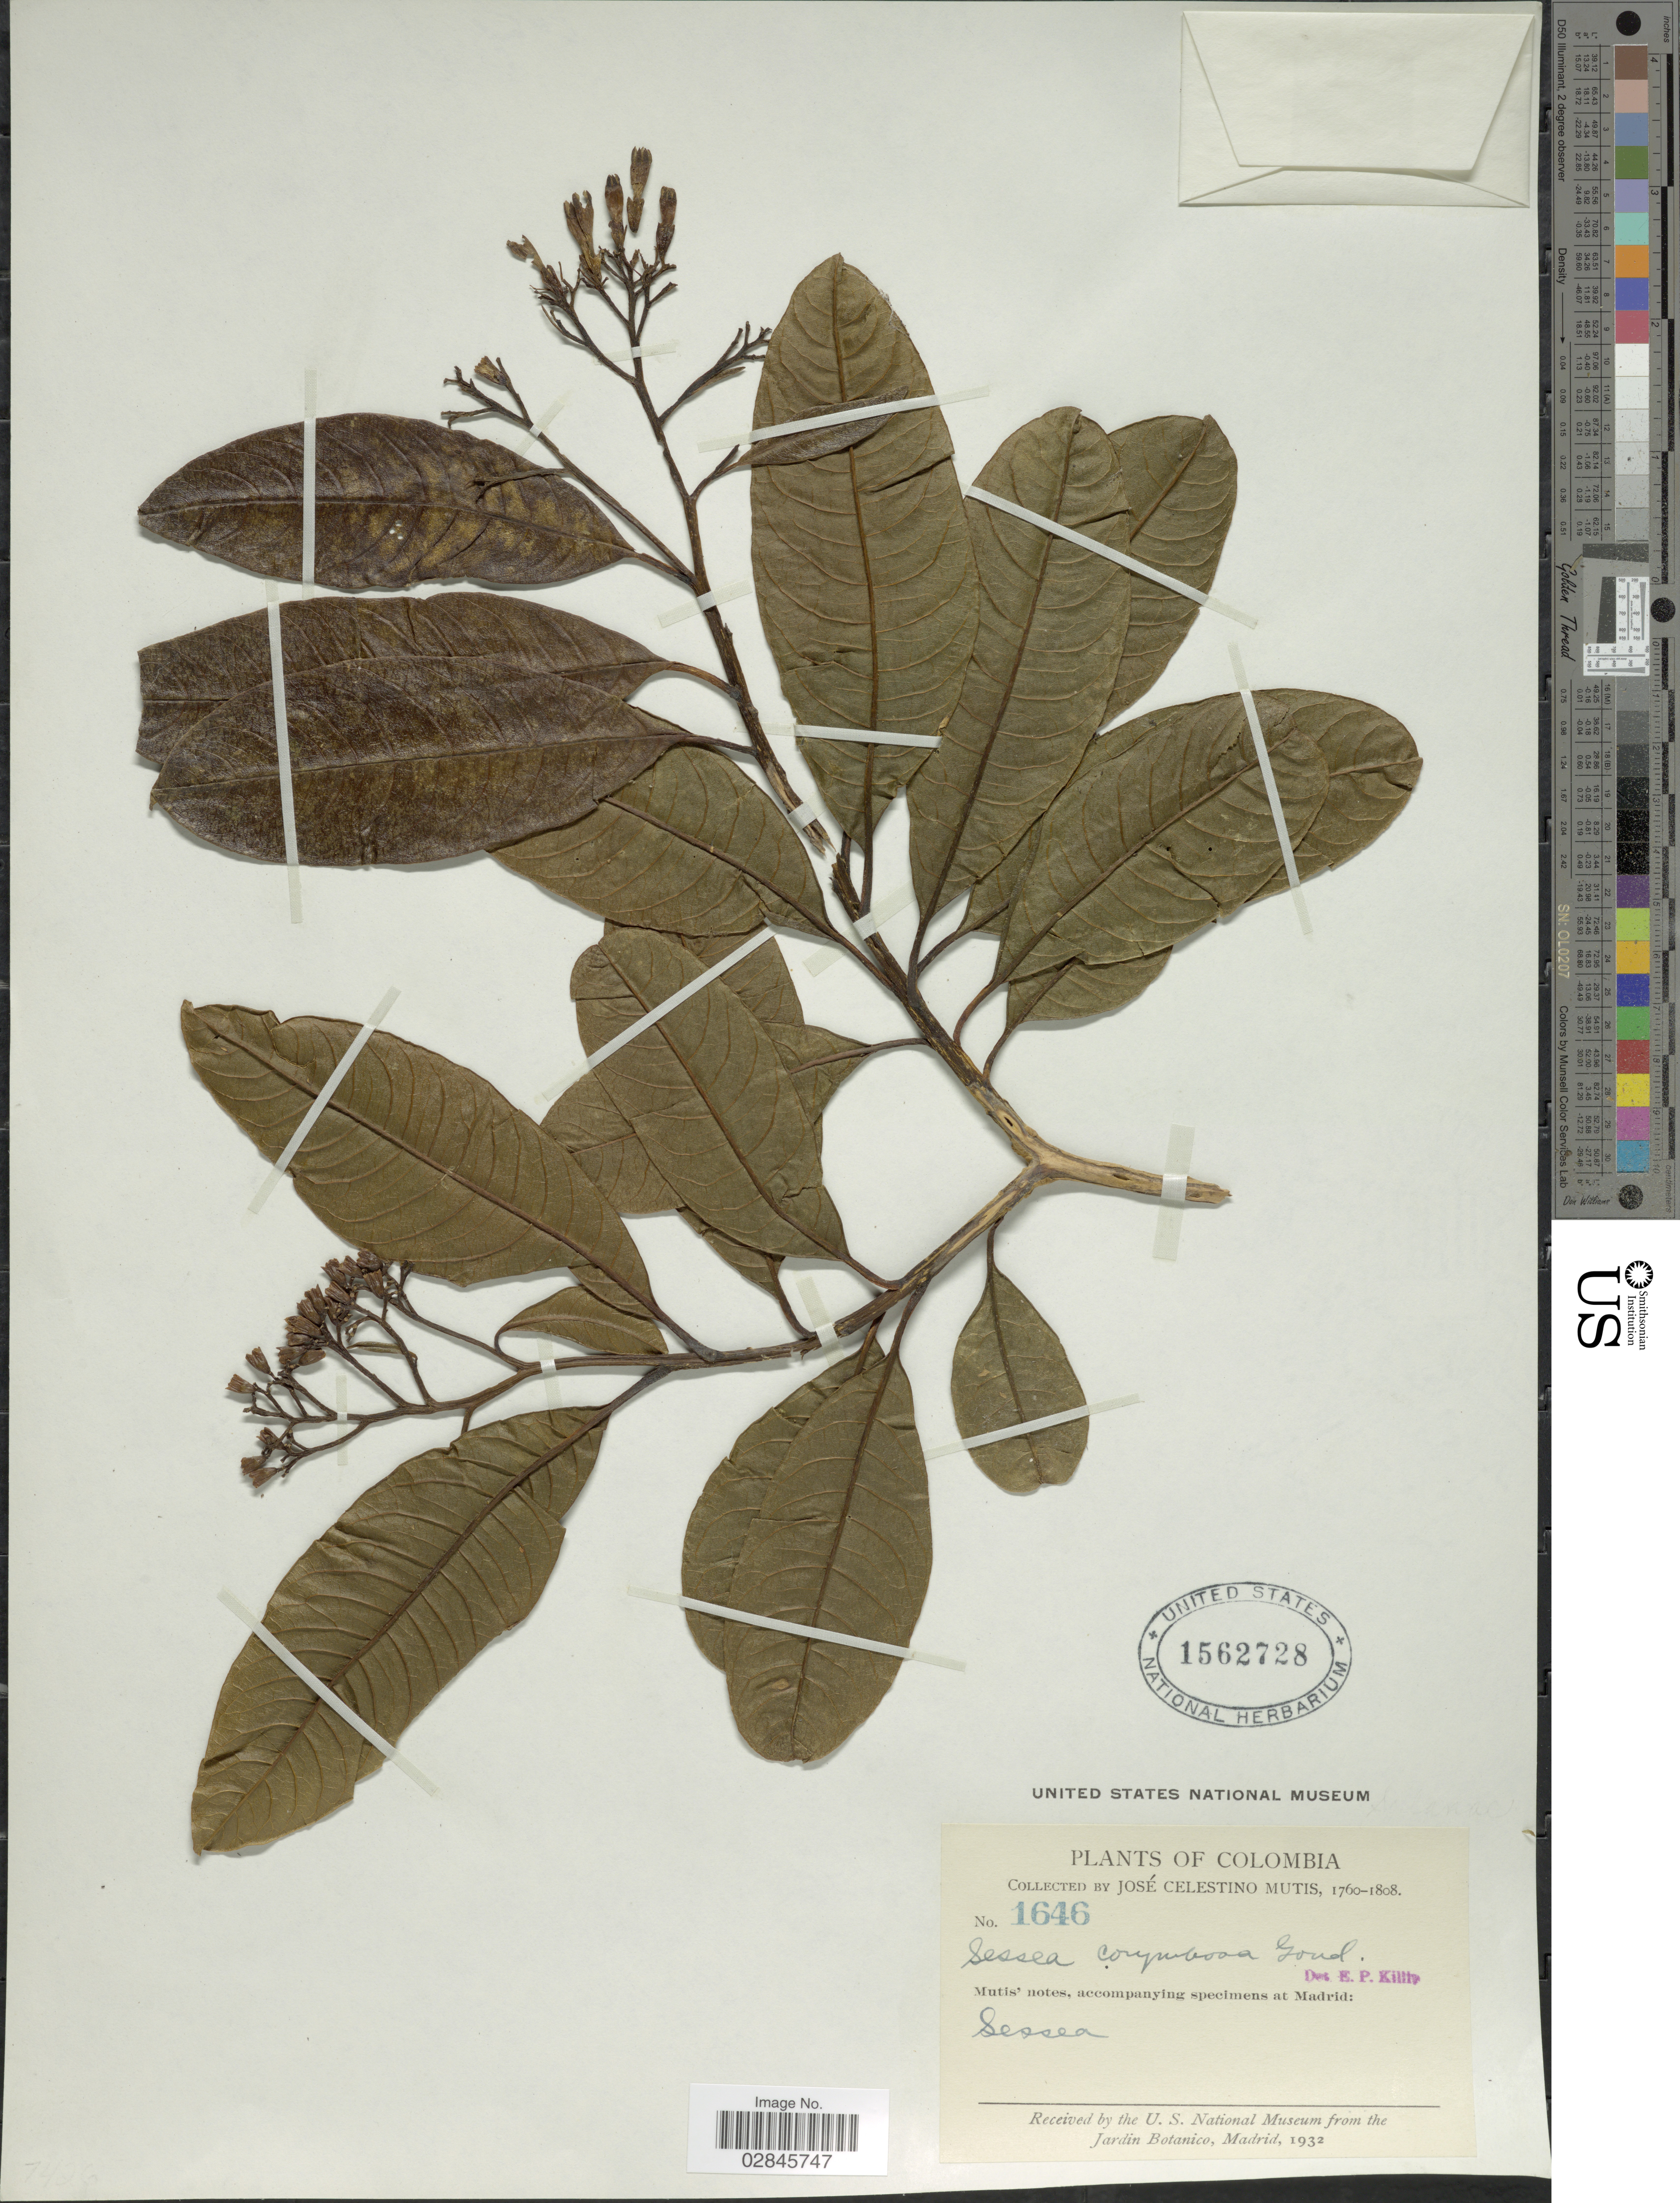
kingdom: Plantae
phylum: Tracheophyta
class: Magnoliopsida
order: Solanales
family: Solanaceae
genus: Sessea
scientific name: Sessea corymbiflora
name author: Goudot ex R. Taylor & R. Phillips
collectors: J. C. B. Mutis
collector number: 1646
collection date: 1760/1808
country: Colombia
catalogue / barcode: US 1562728